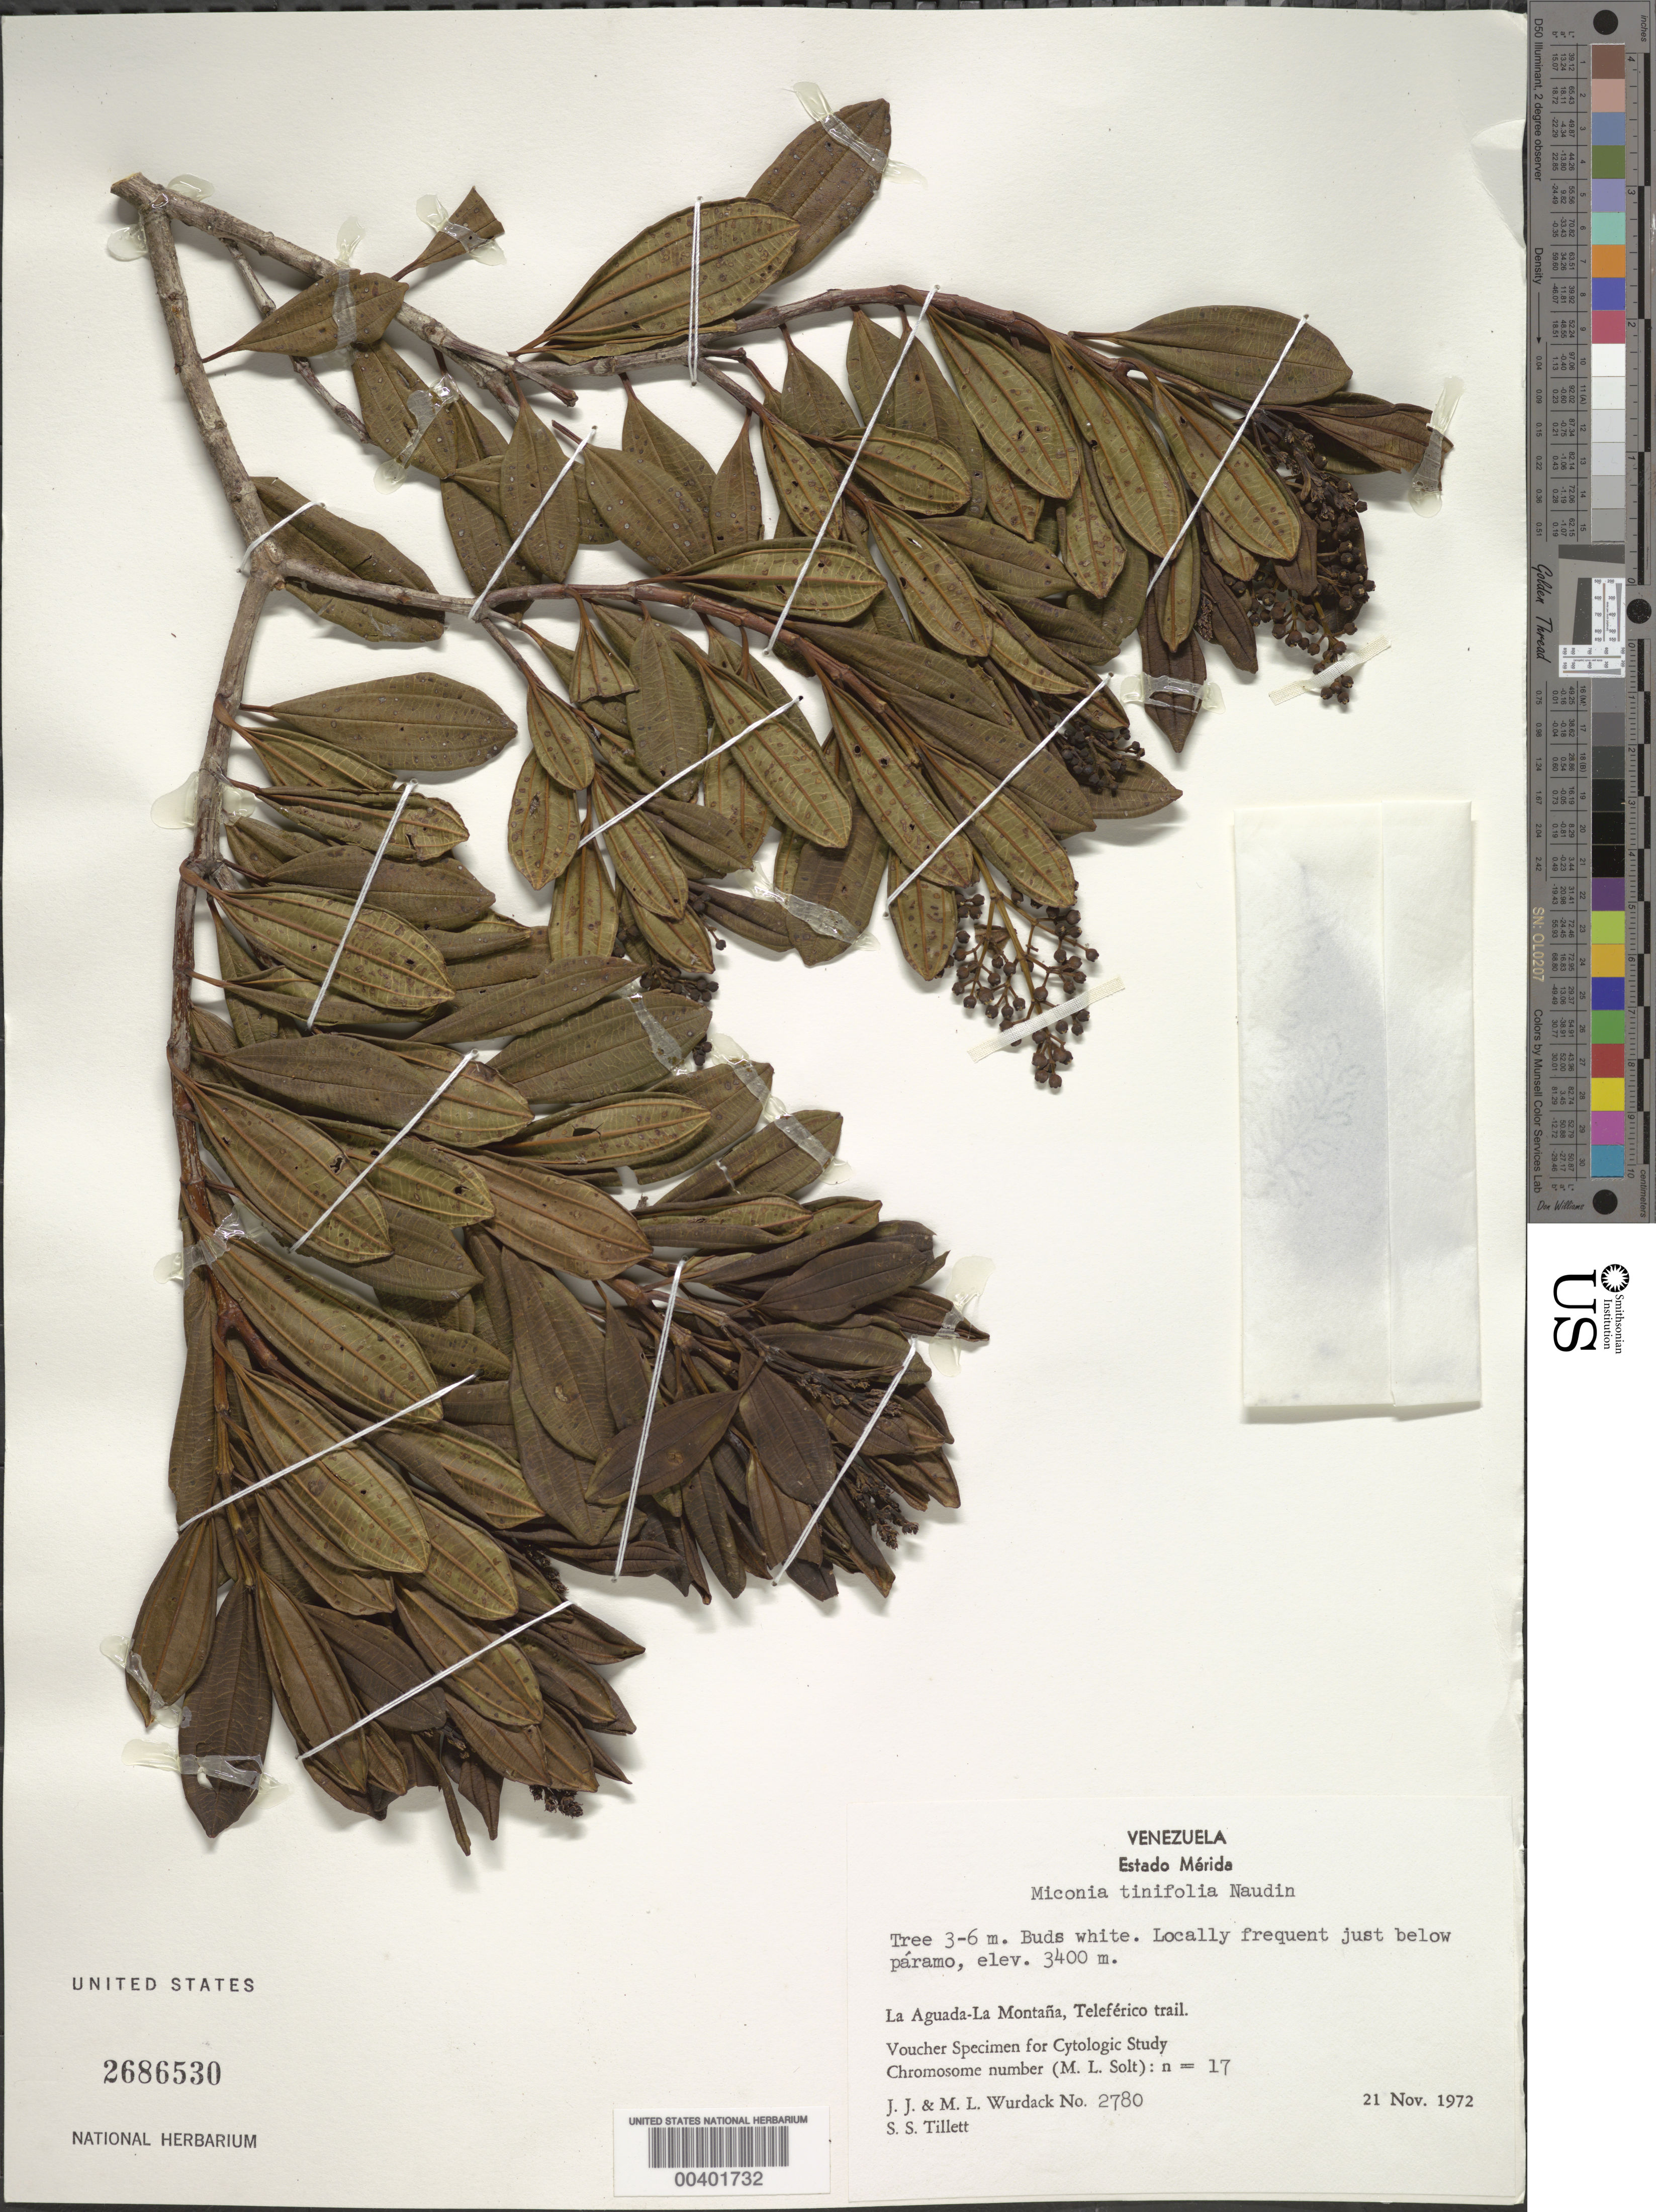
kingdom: Plantae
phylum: Tracheophyta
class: Magnoliopsida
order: Myrtales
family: Melastomataceae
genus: Miconia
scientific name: Miconia tinifolia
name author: Naudin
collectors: J. J. Wurdack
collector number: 2780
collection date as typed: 21 Nov 1972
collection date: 1972-11-21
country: Venezuela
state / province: Mérida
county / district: Libertador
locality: La Aguada - La Montaña, Teleférico trail. Montana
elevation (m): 3400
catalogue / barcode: US 2686530